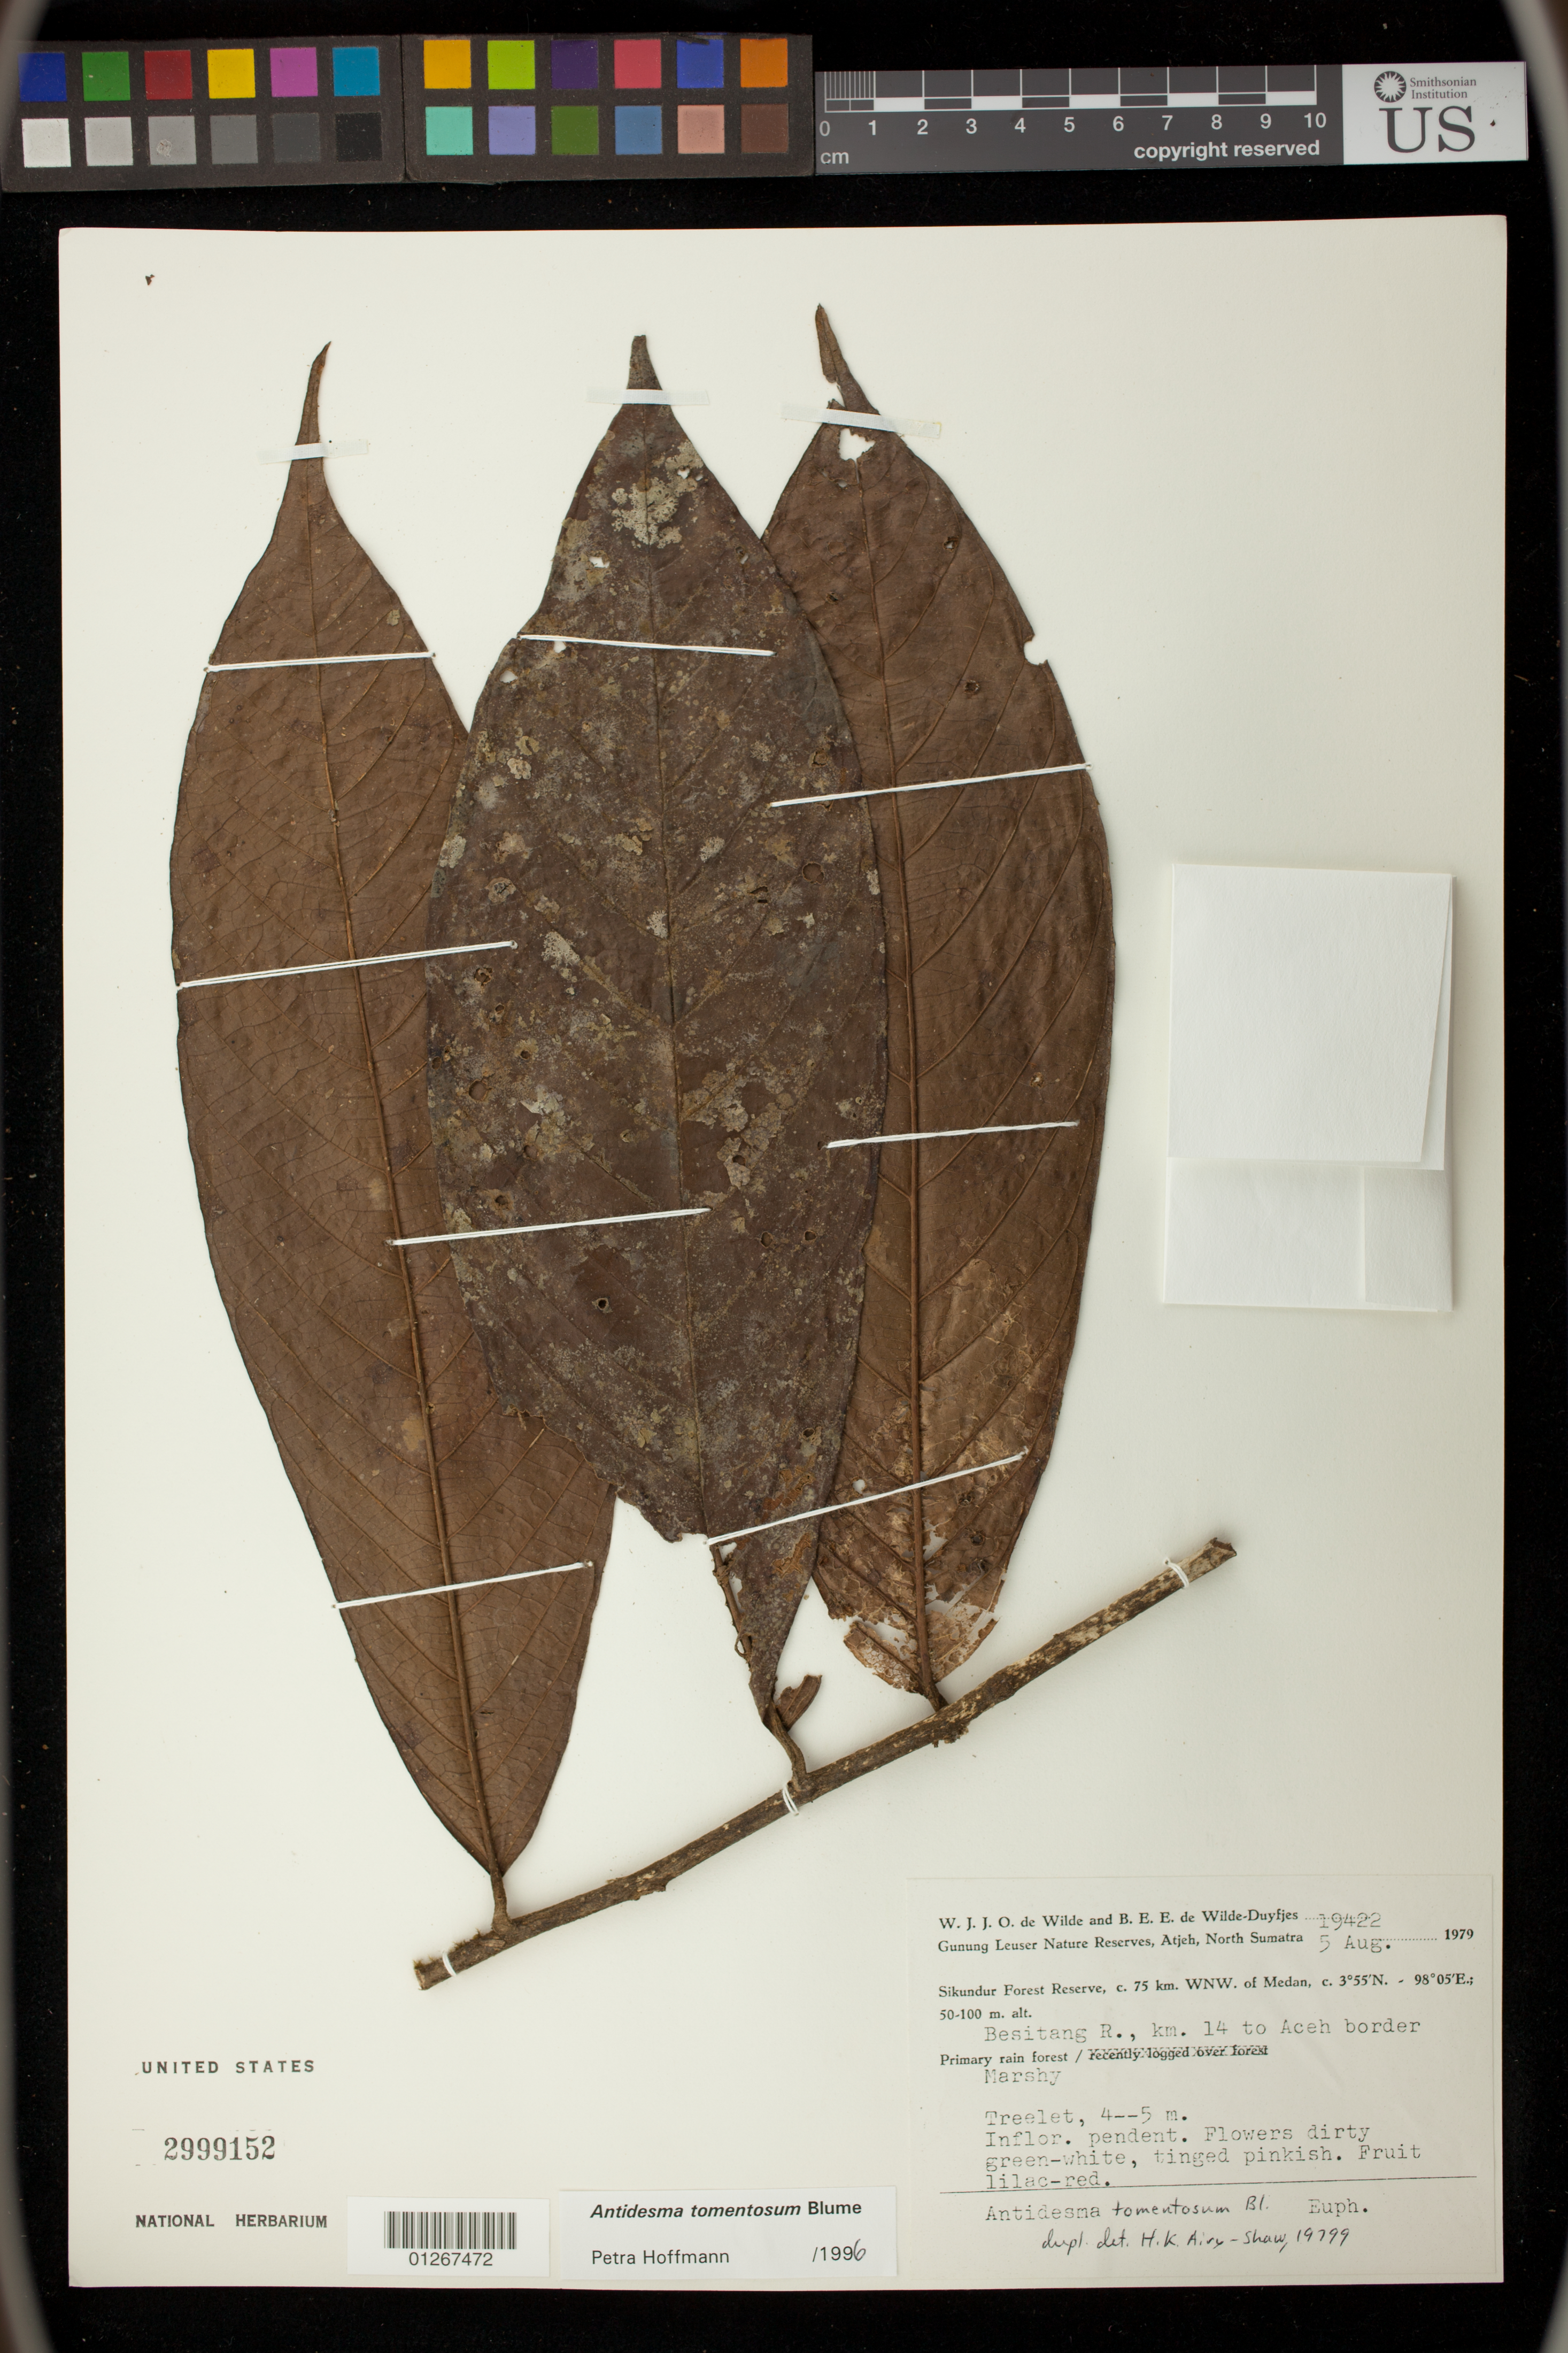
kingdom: Plantae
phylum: Tracheophyta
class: Magnoliopsida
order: Malpighiales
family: Phyllanthaceae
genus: Antidesma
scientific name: Antidesma tomentosum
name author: Blume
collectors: W. J. de Wilde & B. E. de Wilde-Duyfjes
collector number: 19422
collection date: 1979-08-05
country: Indonesia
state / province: Sumatra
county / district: Aceh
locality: Gunung Leuser Nature Reserve, Atjeh, North Sumatra.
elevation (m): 50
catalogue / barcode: US 2999152